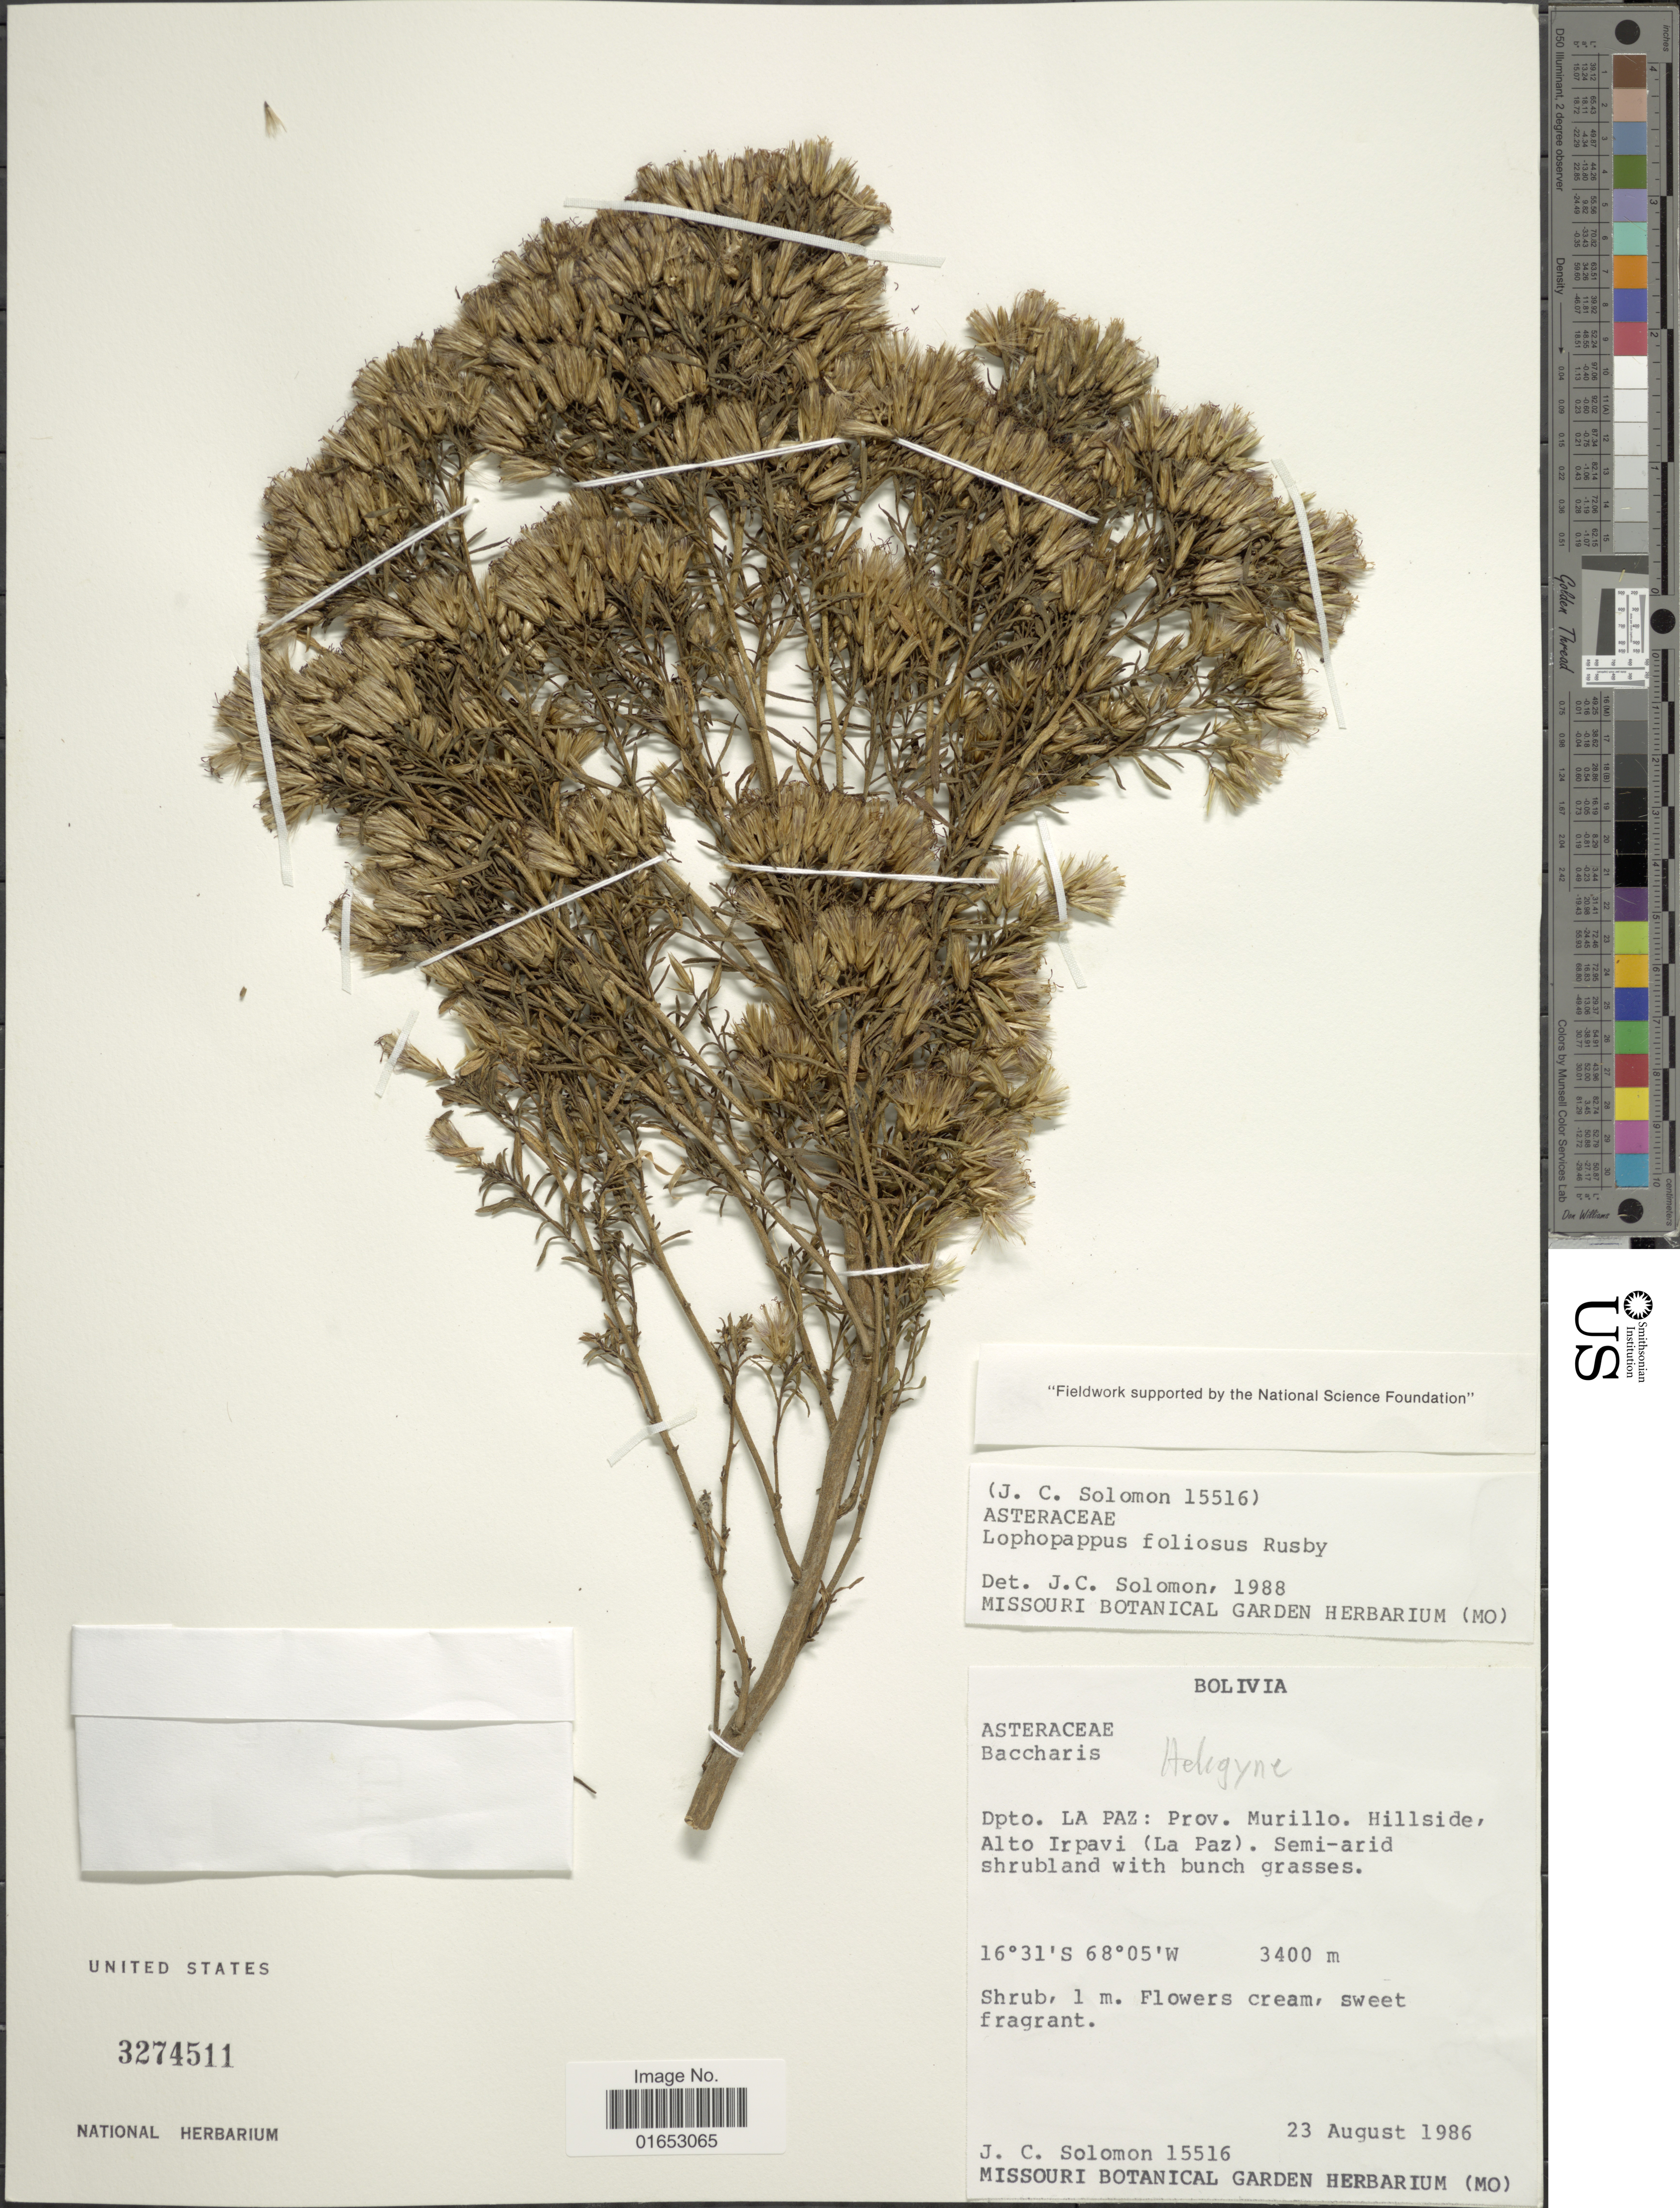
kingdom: Plantae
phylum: Tracheophyta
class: Magnoliopsida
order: Asterales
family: Asteraceae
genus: Helogyne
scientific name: Helogyne straminea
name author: (DC.) B.L. Rob.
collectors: J. C. Solomon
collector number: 15516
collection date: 1986-08-23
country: Bolivia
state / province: La Paz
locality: Prov. Murillo. Hillside, Alto Irpavi (La Paz)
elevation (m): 3400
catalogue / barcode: US 3274511